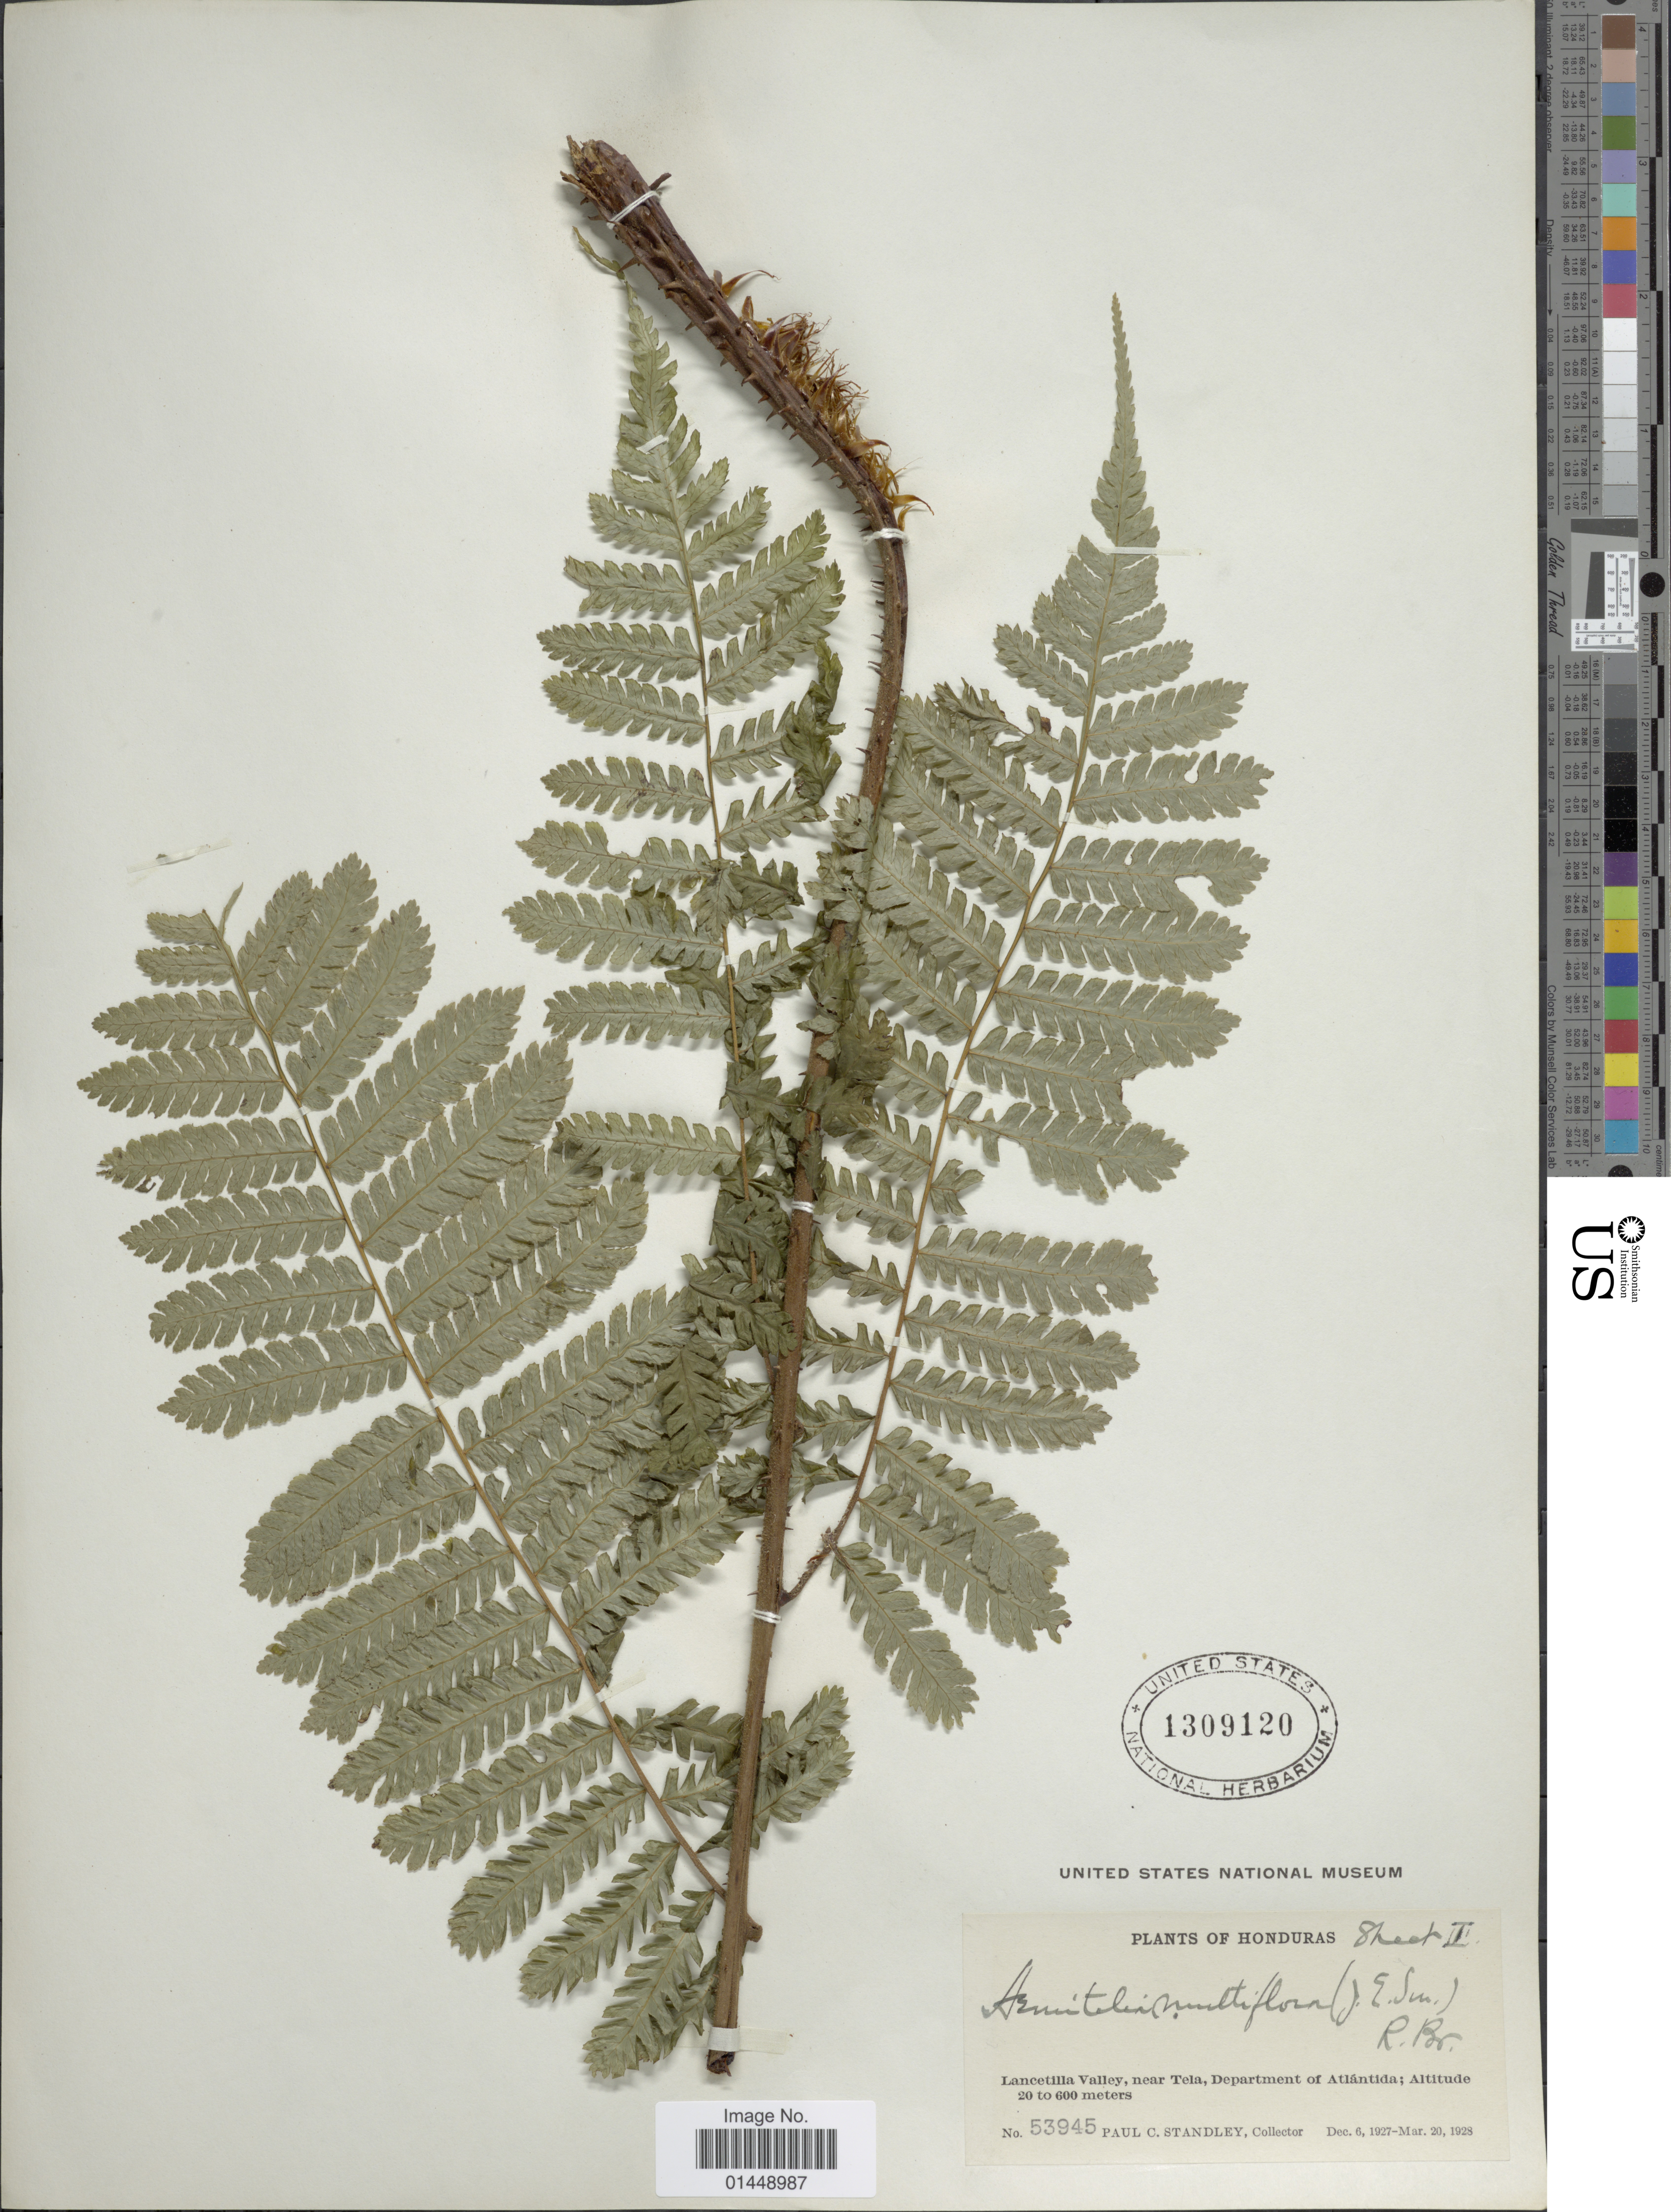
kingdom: Plantae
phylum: Tracheophyta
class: Polypodiopsida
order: Cyatheales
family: Cyatheaceae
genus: Cyathea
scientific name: Cyathea multiflora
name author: Sm.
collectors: P. C. Standley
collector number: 53945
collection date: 1927-12-06/1928-03-20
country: Honduras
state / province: Atlántida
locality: Lancetilla Valley, near Tela, Department of Atlántida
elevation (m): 20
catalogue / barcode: US 1309120